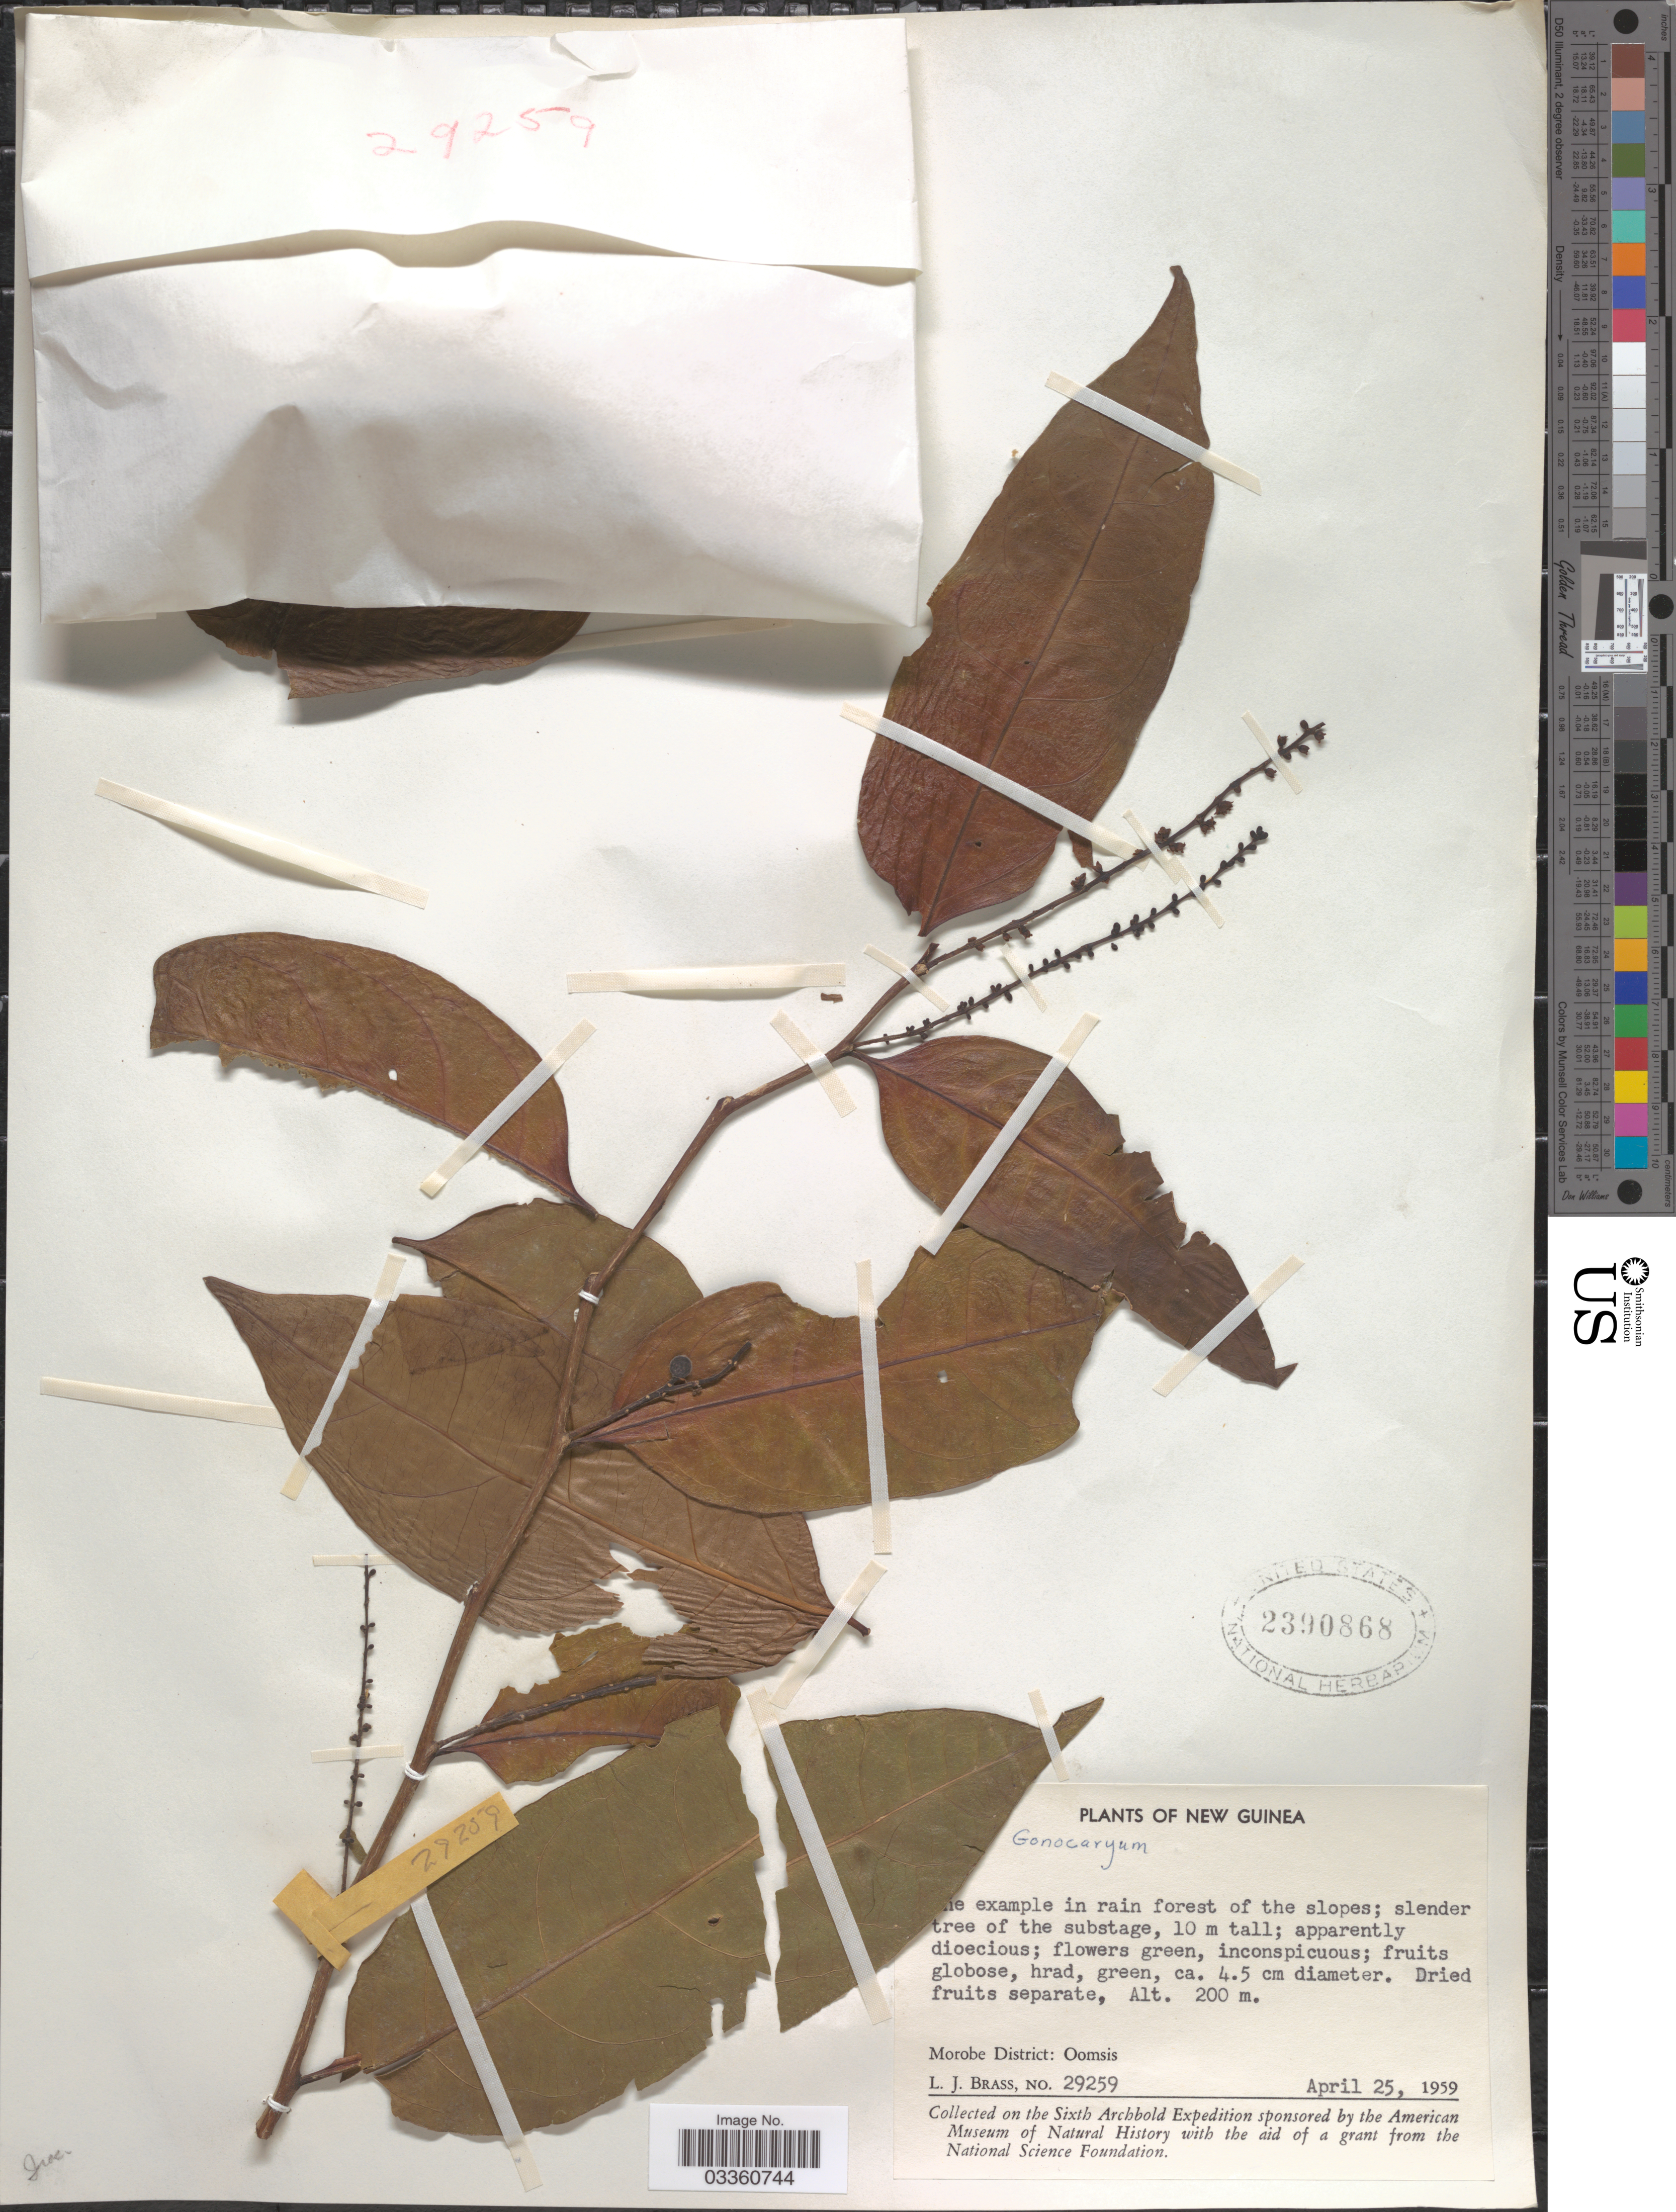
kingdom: Plantae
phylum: Tracheophyta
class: Magnoliopsida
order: Cardiopteridales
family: Cardiopteridaceae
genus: Gonocaryum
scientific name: Gonocaryum sp.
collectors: L. J. Brass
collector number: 29259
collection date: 1959-04-25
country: Papua New Guinea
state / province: Morobe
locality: Morobe District: Oomsis.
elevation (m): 200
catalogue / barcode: US 2390868